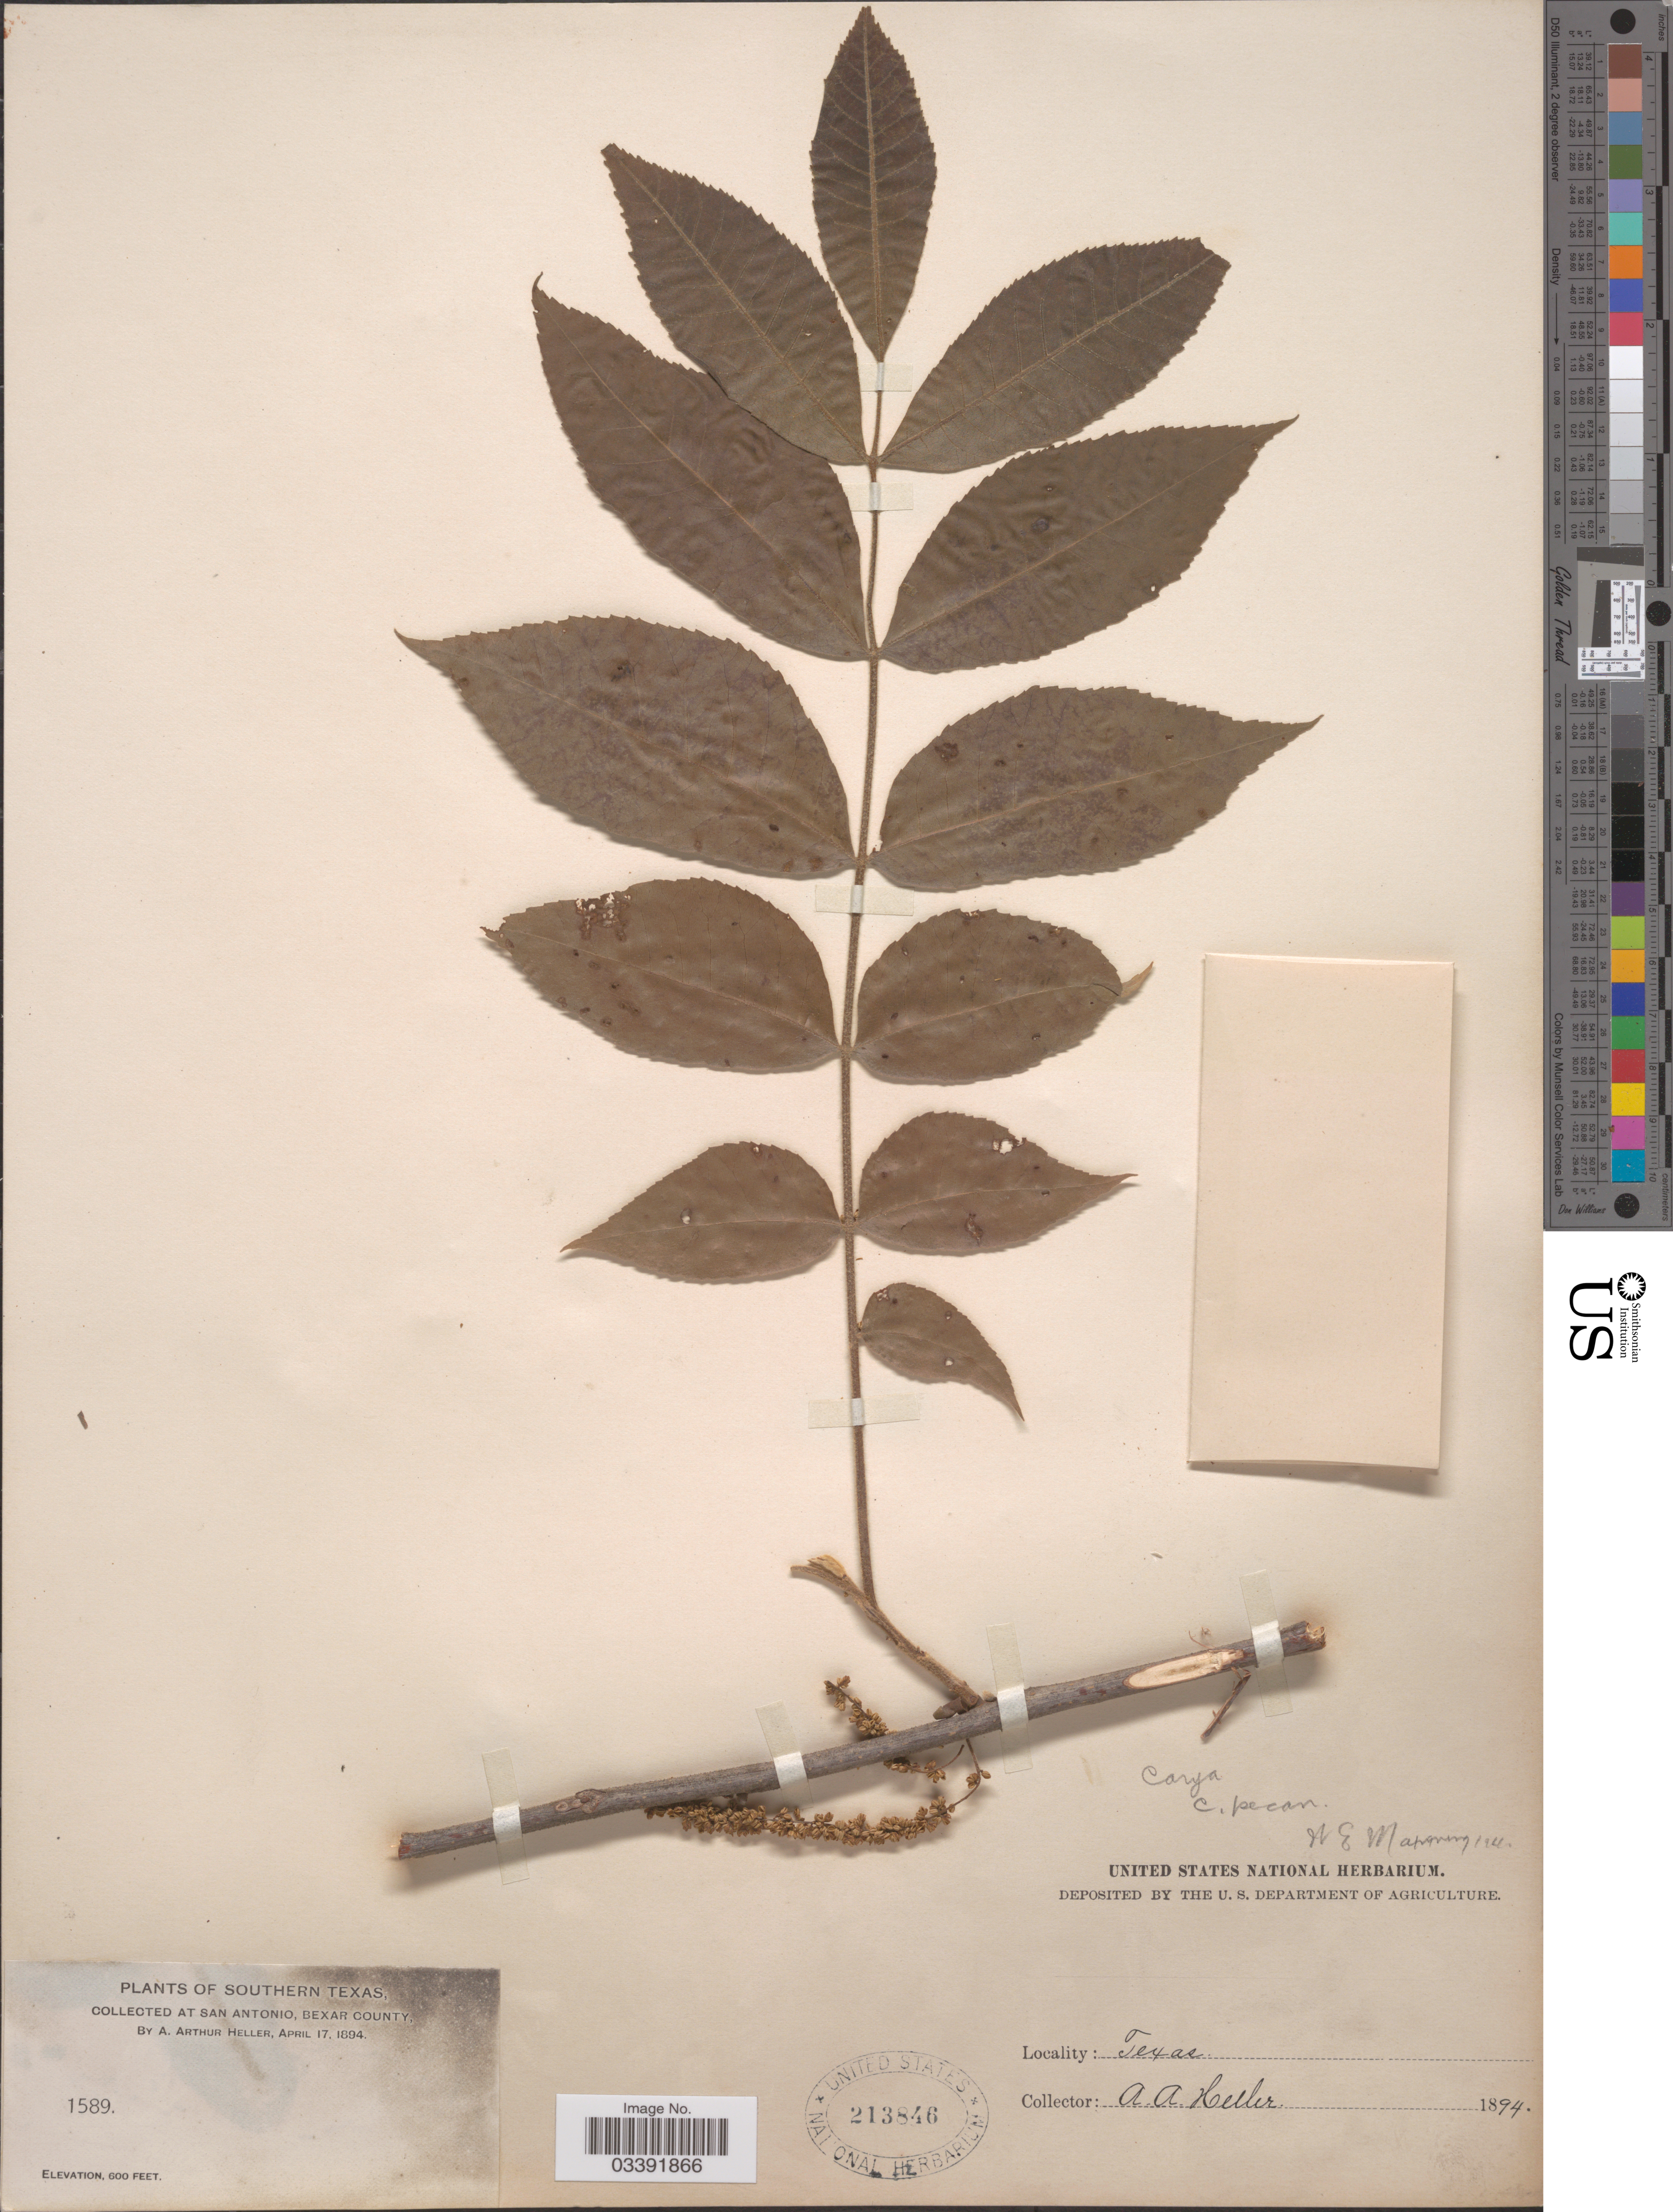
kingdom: Plantae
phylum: Tracheophyta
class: Magnoliopsida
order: Fagales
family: Juglandaceae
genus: Carya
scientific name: Carya illinoinensis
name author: (Wangenh.) K. Koch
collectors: A. A. Heller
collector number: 1589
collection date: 1894-04-17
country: United States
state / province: Texas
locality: Southern Texas. At San Antonio, Bexar County.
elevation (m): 183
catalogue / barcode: US 213846